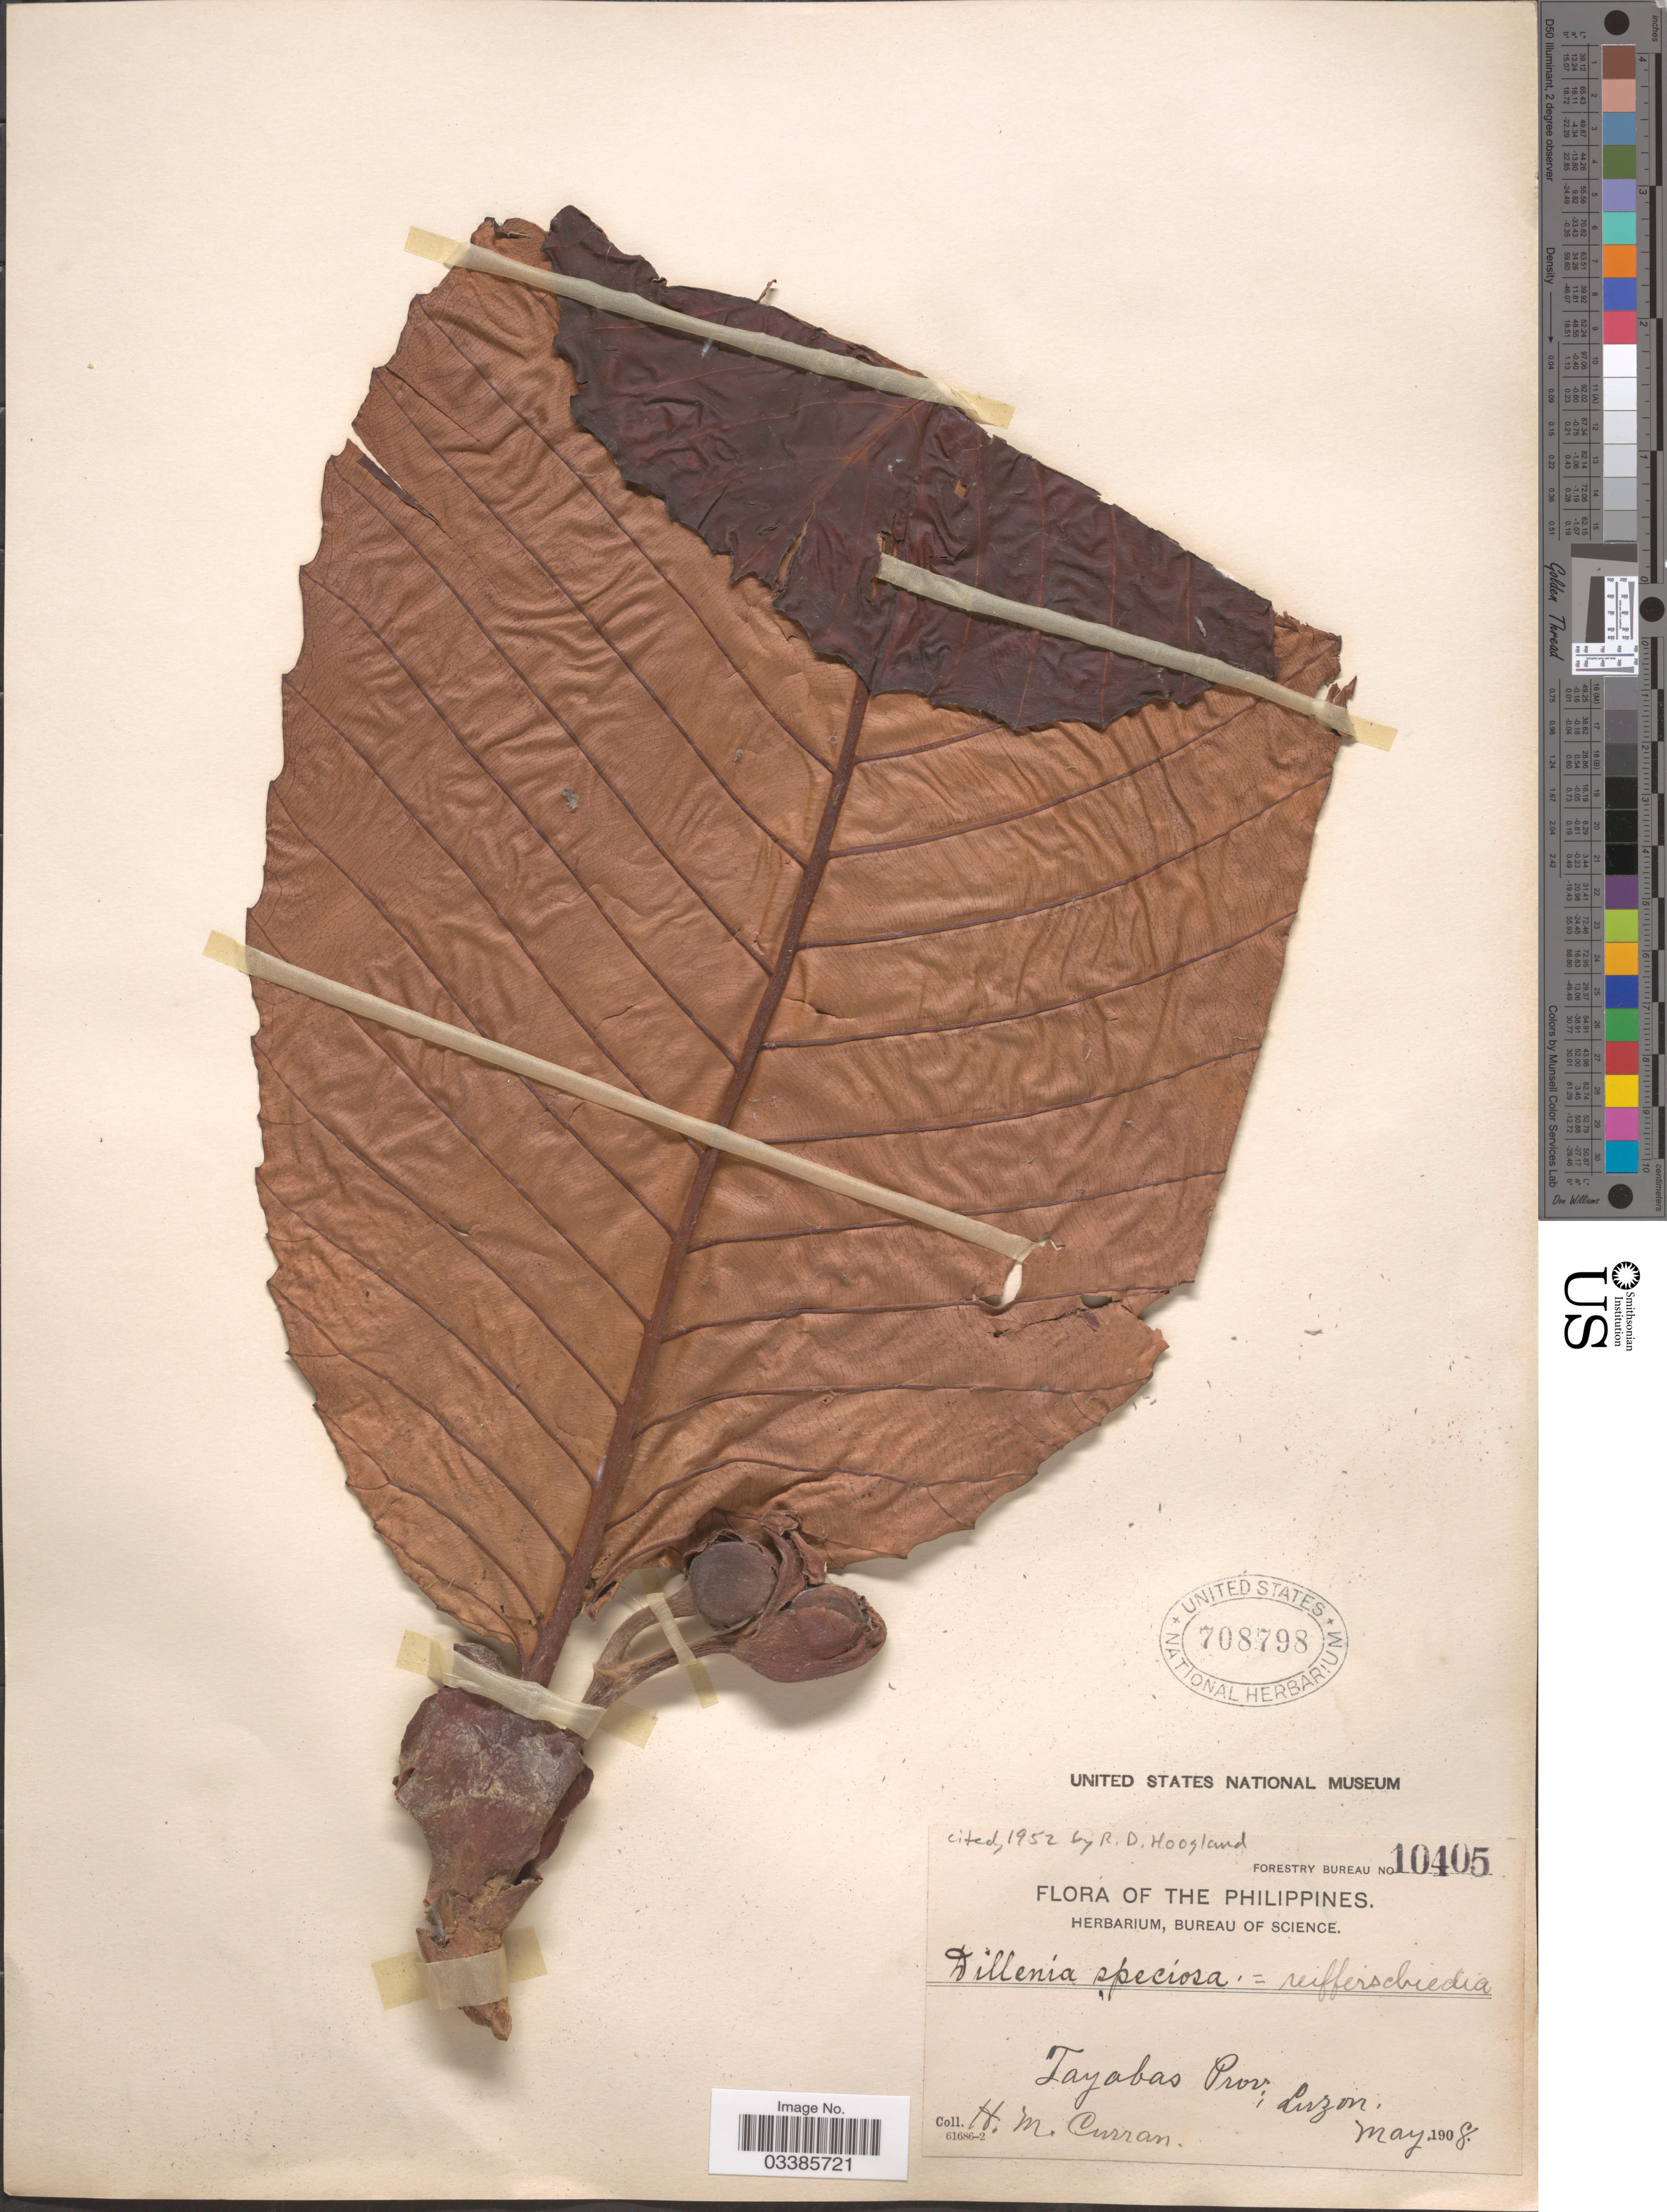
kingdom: Plantae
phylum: Tracheophyta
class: Magnoliopsida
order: Dilleniales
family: Dilleniaceae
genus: Dillenia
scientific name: Dillenia reifferscheidia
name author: Fern.-Vill.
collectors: H. M. Curran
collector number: Forestry Bureau 10405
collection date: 1908-05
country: Philippines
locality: Tayabas Prov., Luzon.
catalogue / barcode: US 708798